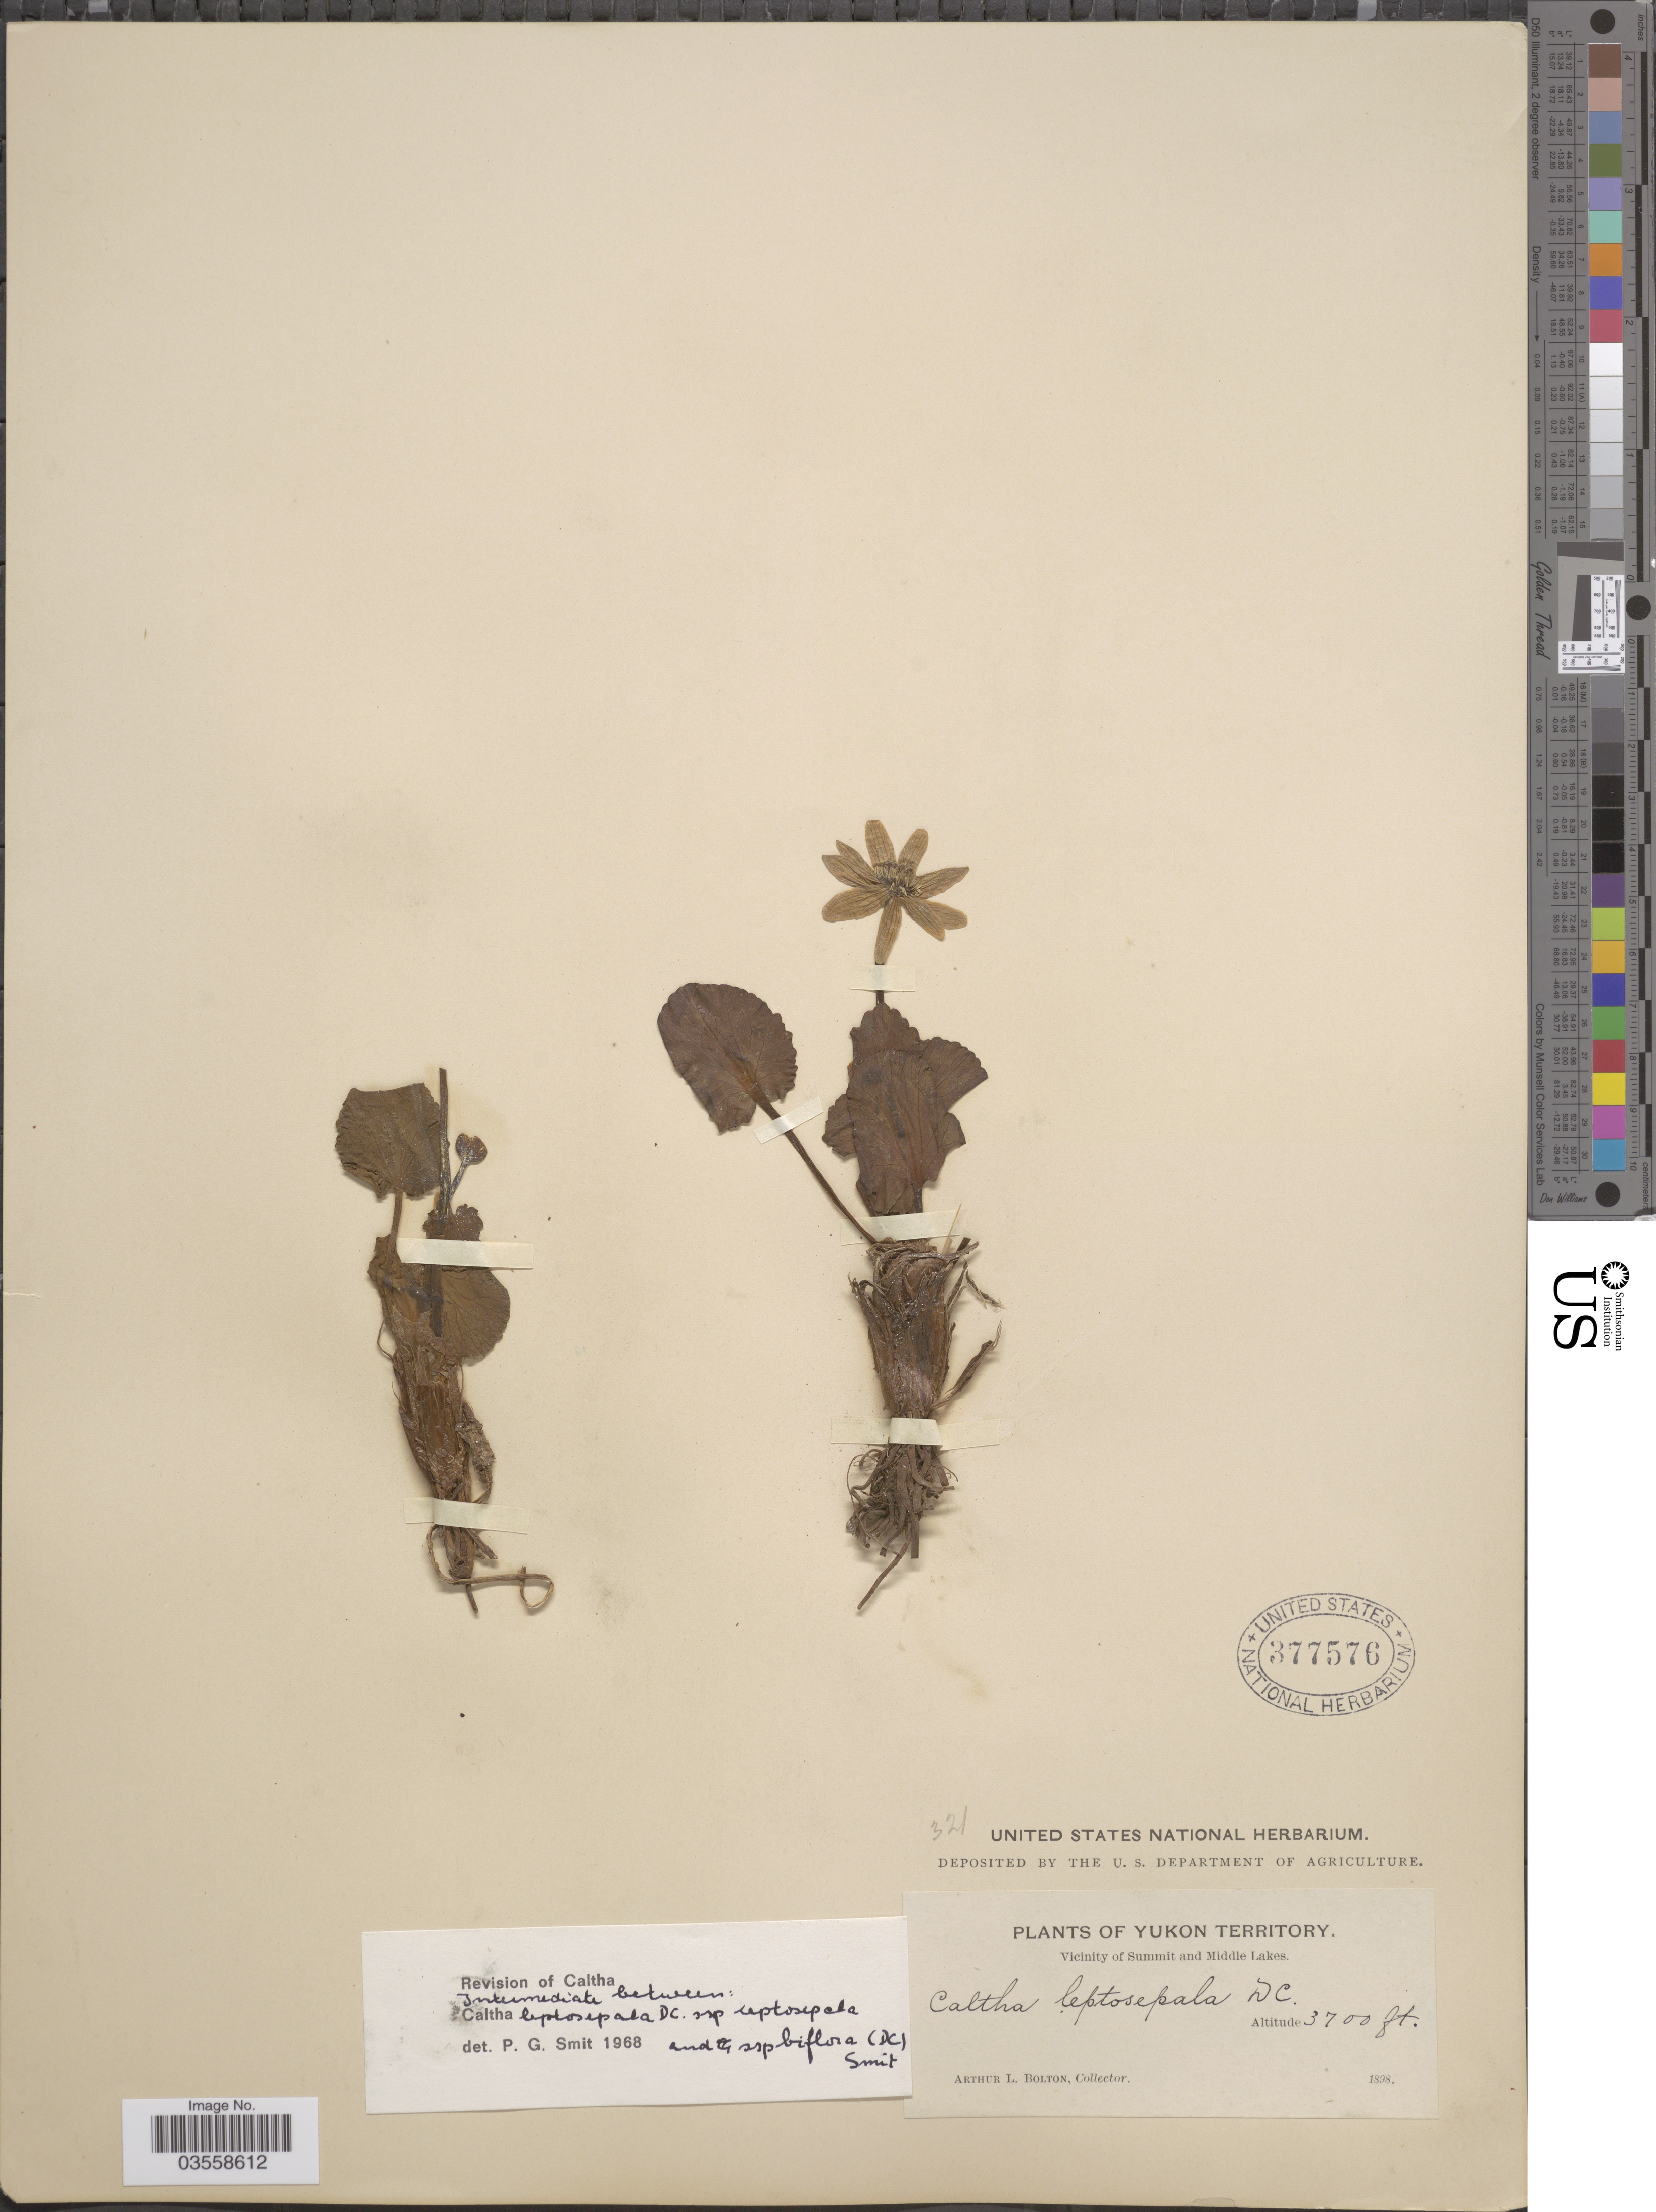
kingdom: Plantae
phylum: Tracheophyta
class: Magnoliopsida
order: Ranunculales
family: Ranunculaceae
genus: Caltha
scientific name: Caltha leptosepala subsp. biflora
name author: DC.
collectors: A. Bolton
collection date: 1898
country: Canada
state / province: Yukon Territory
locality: Vicinity of Summit and Middle Lakes.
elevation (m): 1128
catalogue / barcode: US 377576